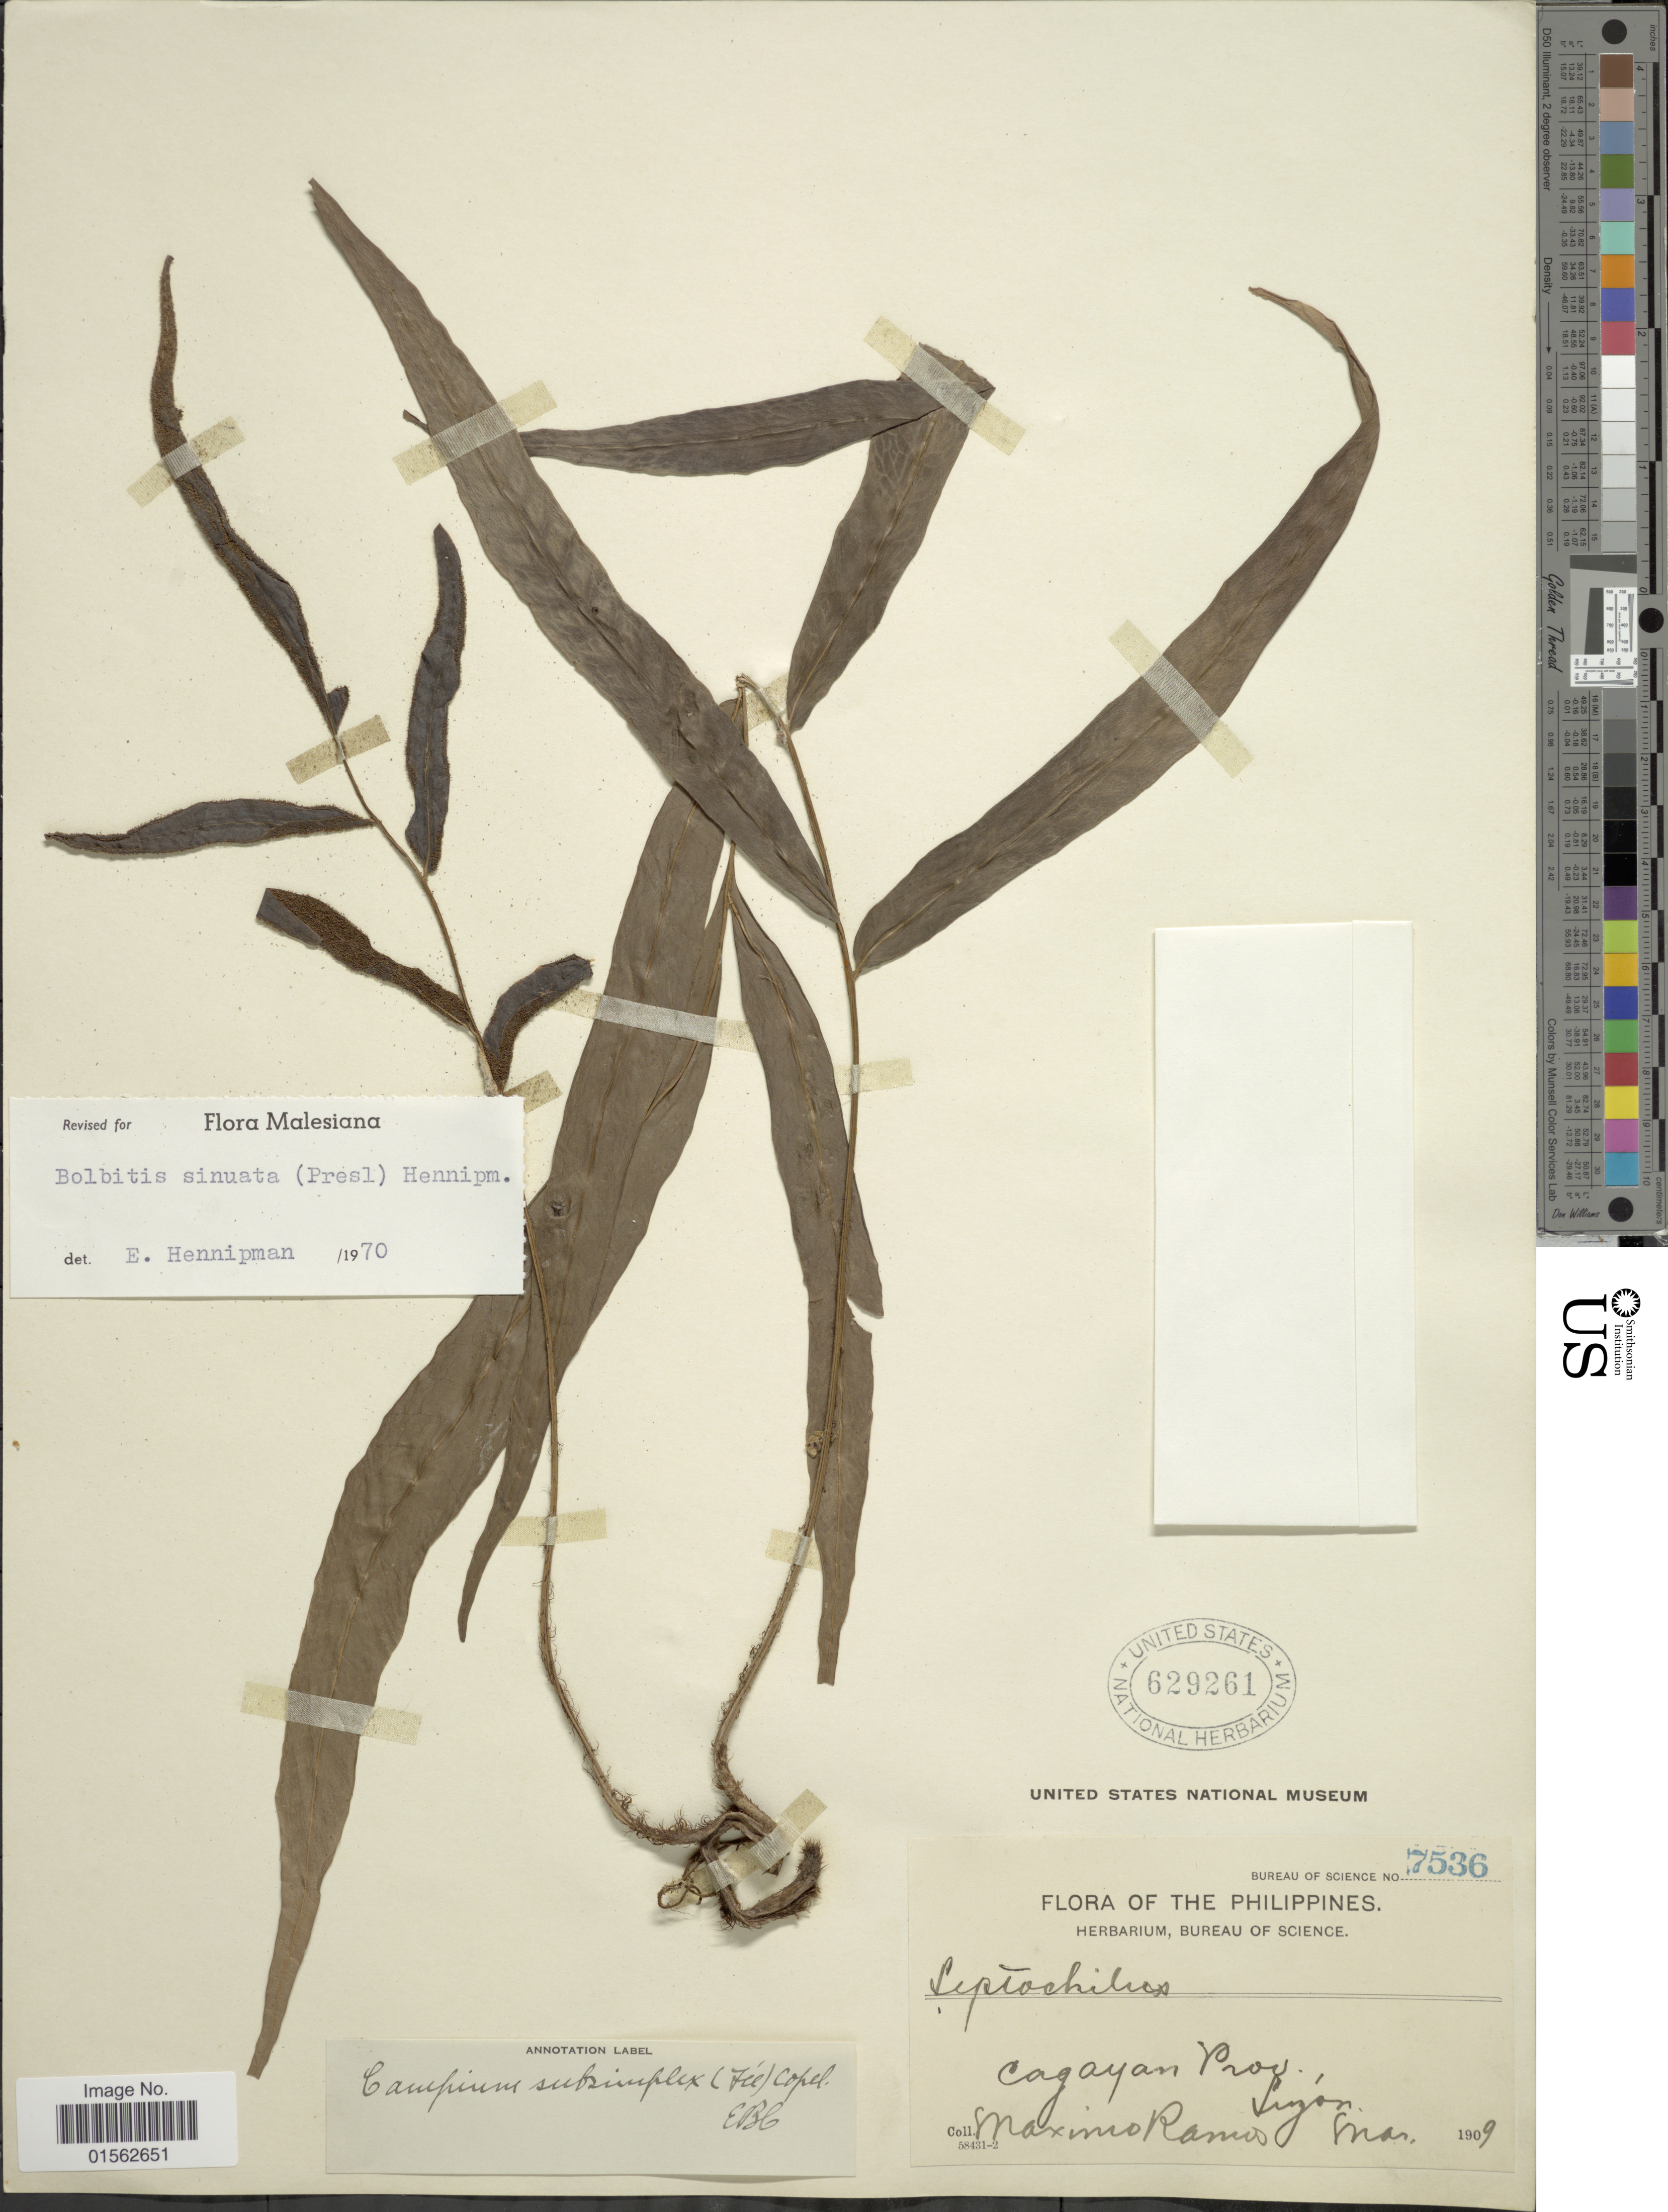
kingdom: Plantae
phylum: Tracheophyta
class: Polypodiopsida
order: Polypodiales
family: Dryopteridaceae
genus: Bolbitis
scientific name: Bolbitis sinuata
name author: (C. Presl) Hennipman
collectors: M. Ramos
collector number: Bureau of Science 7536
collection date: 1909-03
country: Philippines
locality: Cagayan Prov., Luzón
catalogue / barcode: US 629261